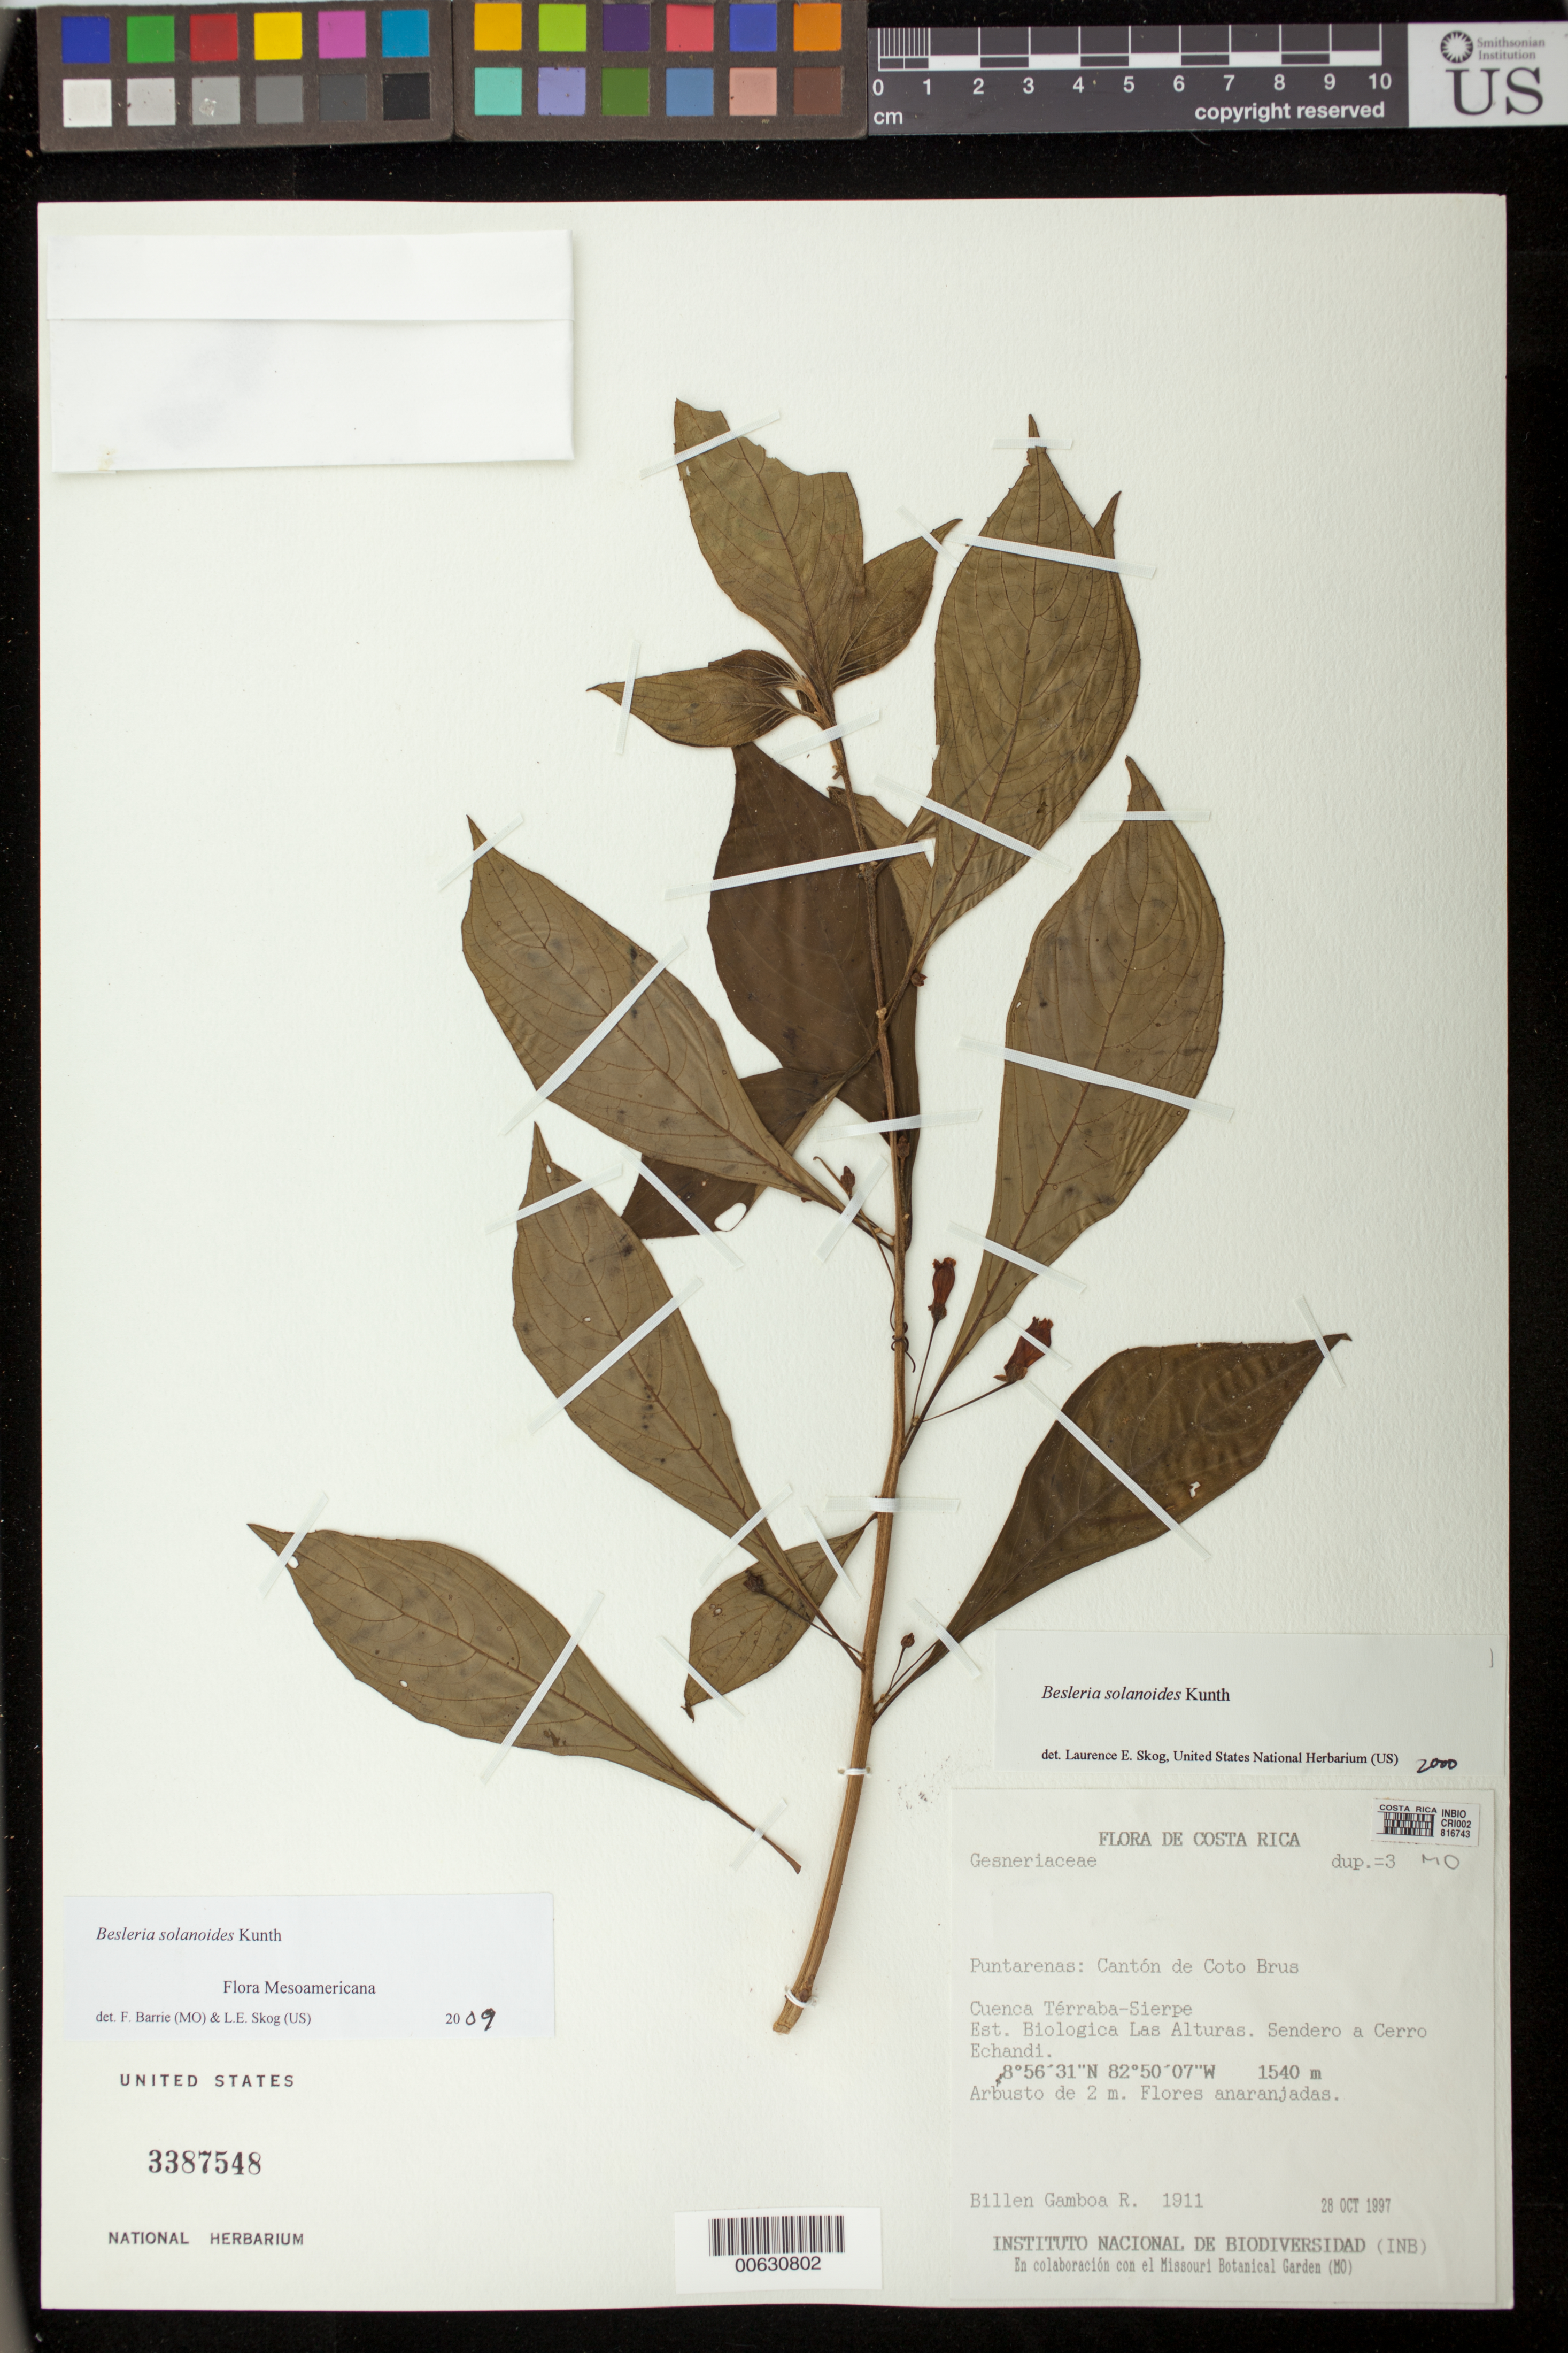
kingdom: Plantae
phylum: Tracheophyta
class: Magnoliopsida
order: Lamiales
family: Gesneriaceae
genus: Besleria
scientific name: Besleria solanoides var. solanoides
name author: Kunth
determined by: Skog, Laurence E.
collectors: B. Gamboa R.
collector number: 1911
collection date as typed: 28 Oct 1997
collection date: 1997-10-28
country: Costa Rica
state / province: Puntarenas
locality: Cantón de Coto Brus, Cuenca Térraba-Sierpe, Est. Biologica Las Alturas, Sendero a Cerro Echandi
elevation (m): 1540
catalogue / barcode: US 3387548